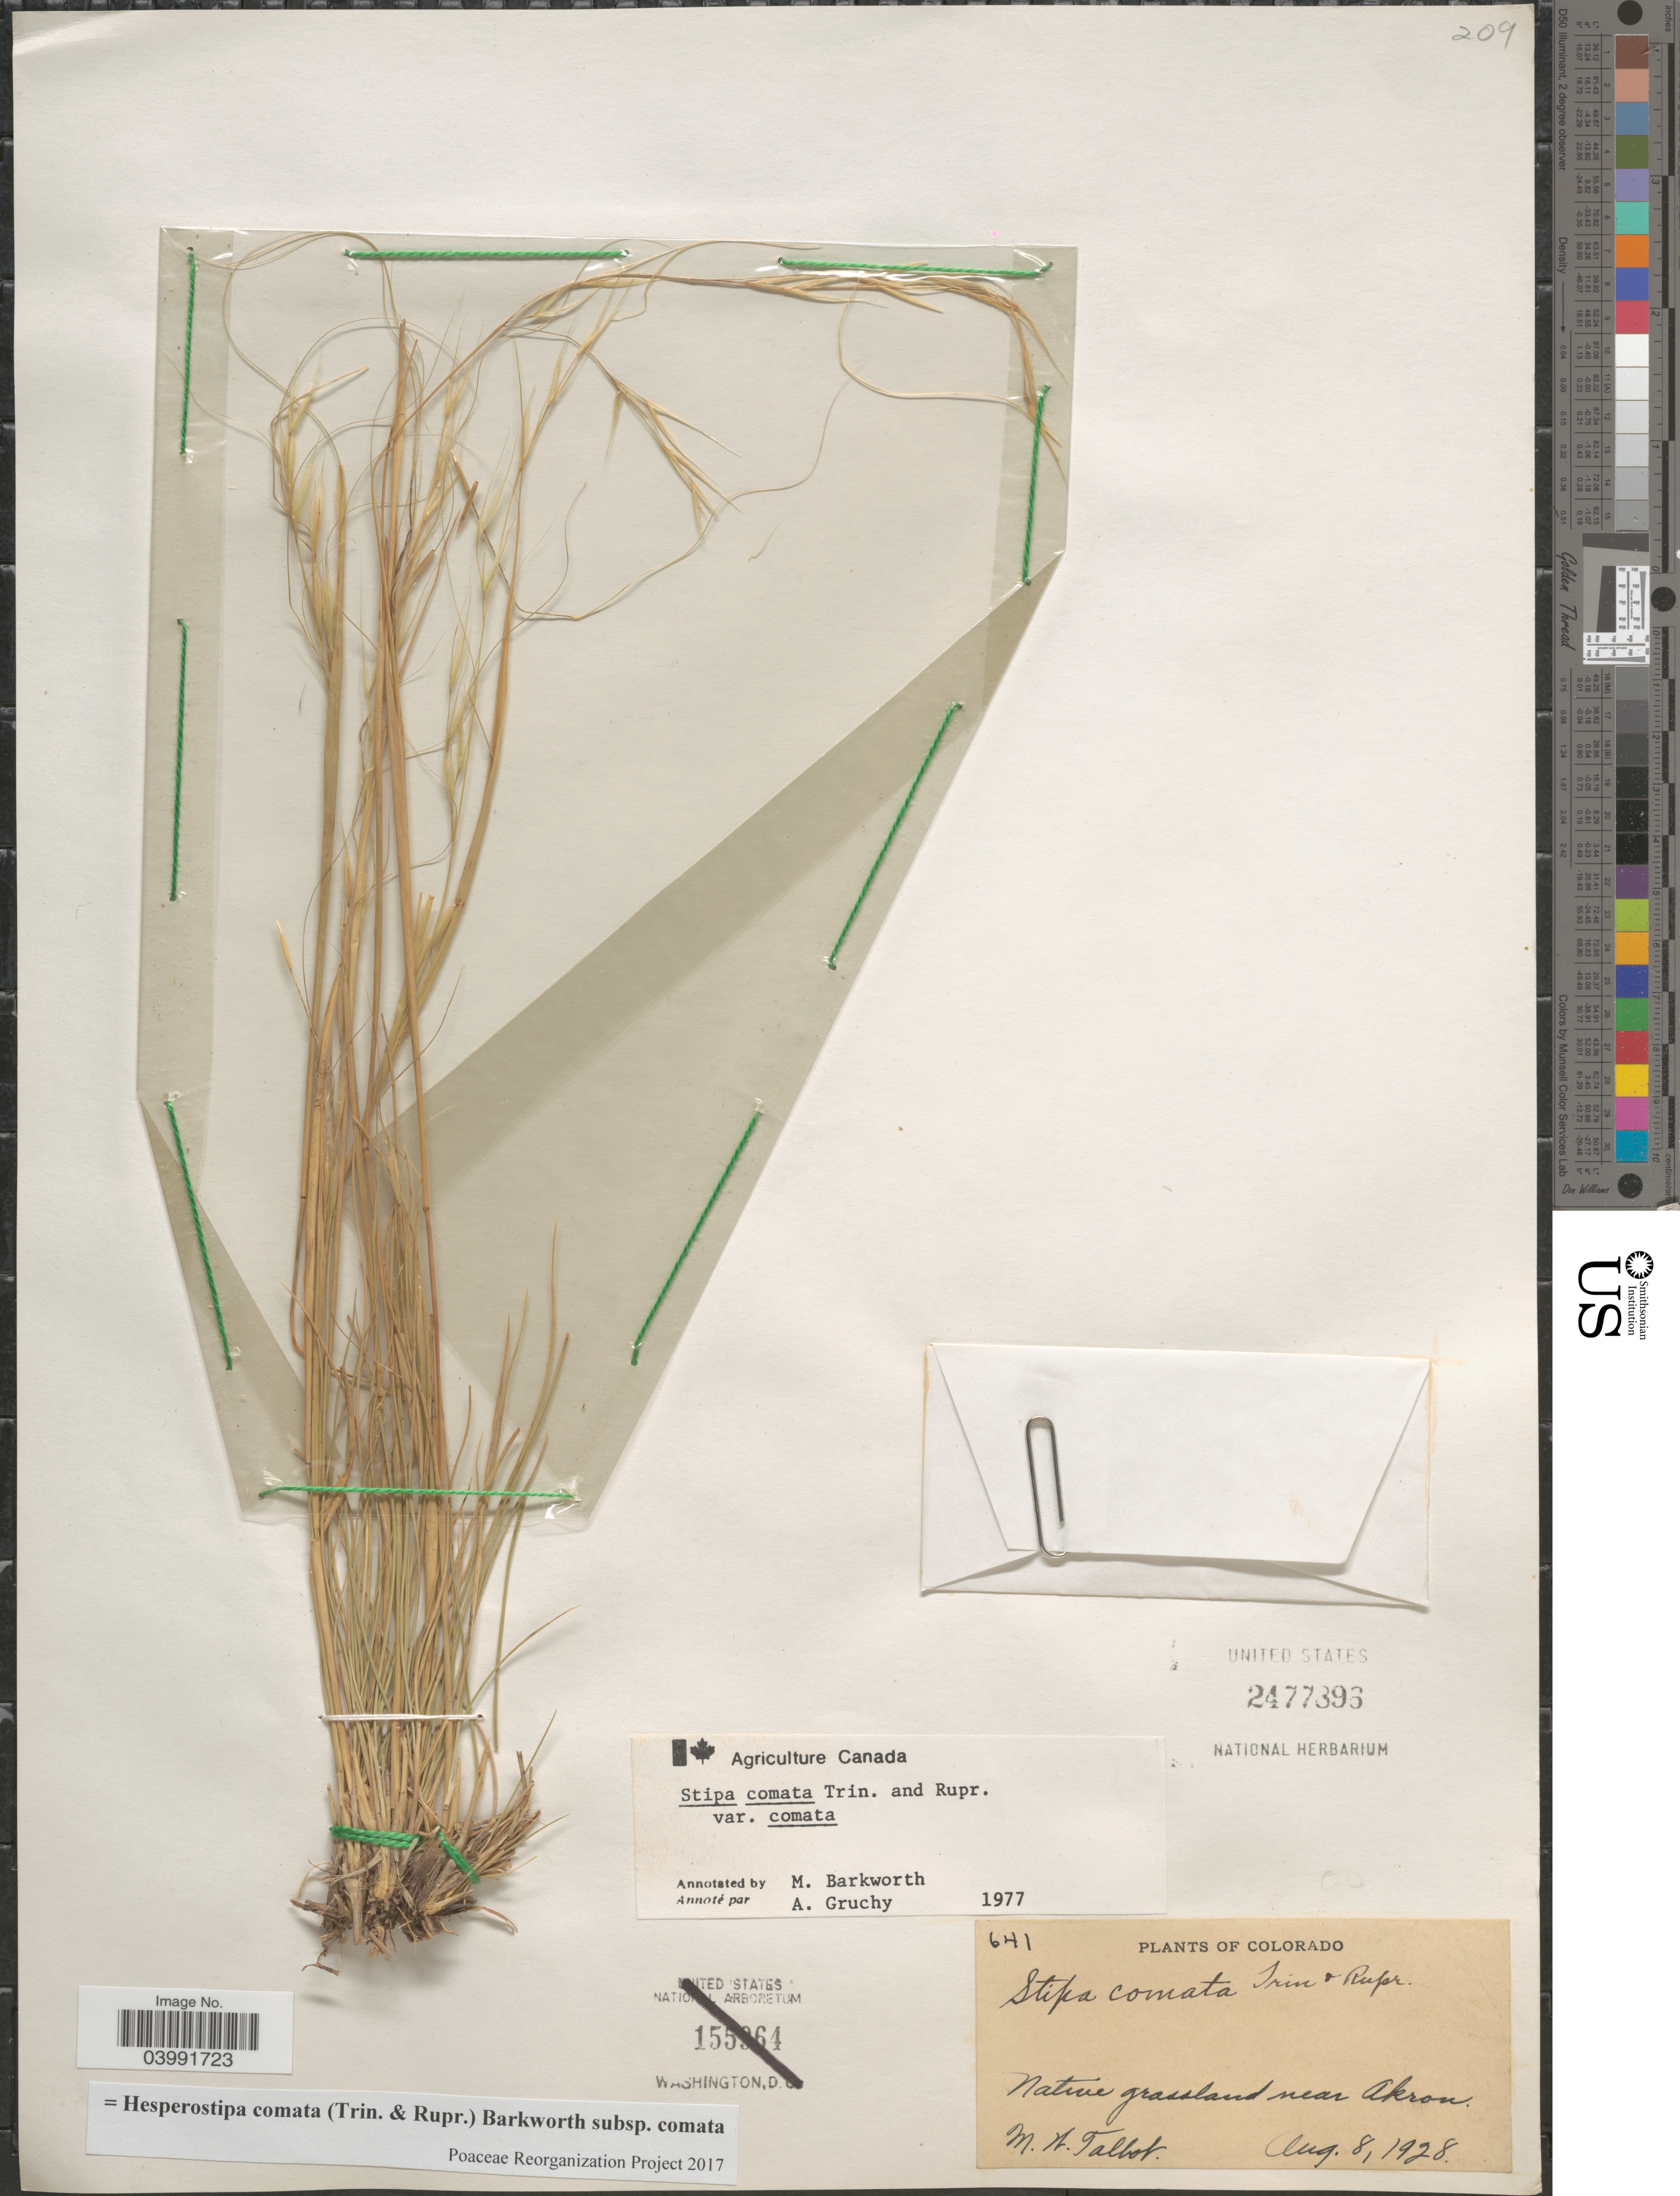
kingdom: Plantae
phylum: Tracheophyta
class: Liliopsida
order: Poales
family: Poaceae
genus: Hesperostipa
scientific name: Hesperostipa comata subsp. comata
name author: (Trin. & Rupr.) Barkworth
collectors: M. Talbot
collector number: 641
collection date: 1928-08-08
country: United States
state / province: Colorado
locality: Nature grassland near Akron.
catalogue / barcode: US 2477896